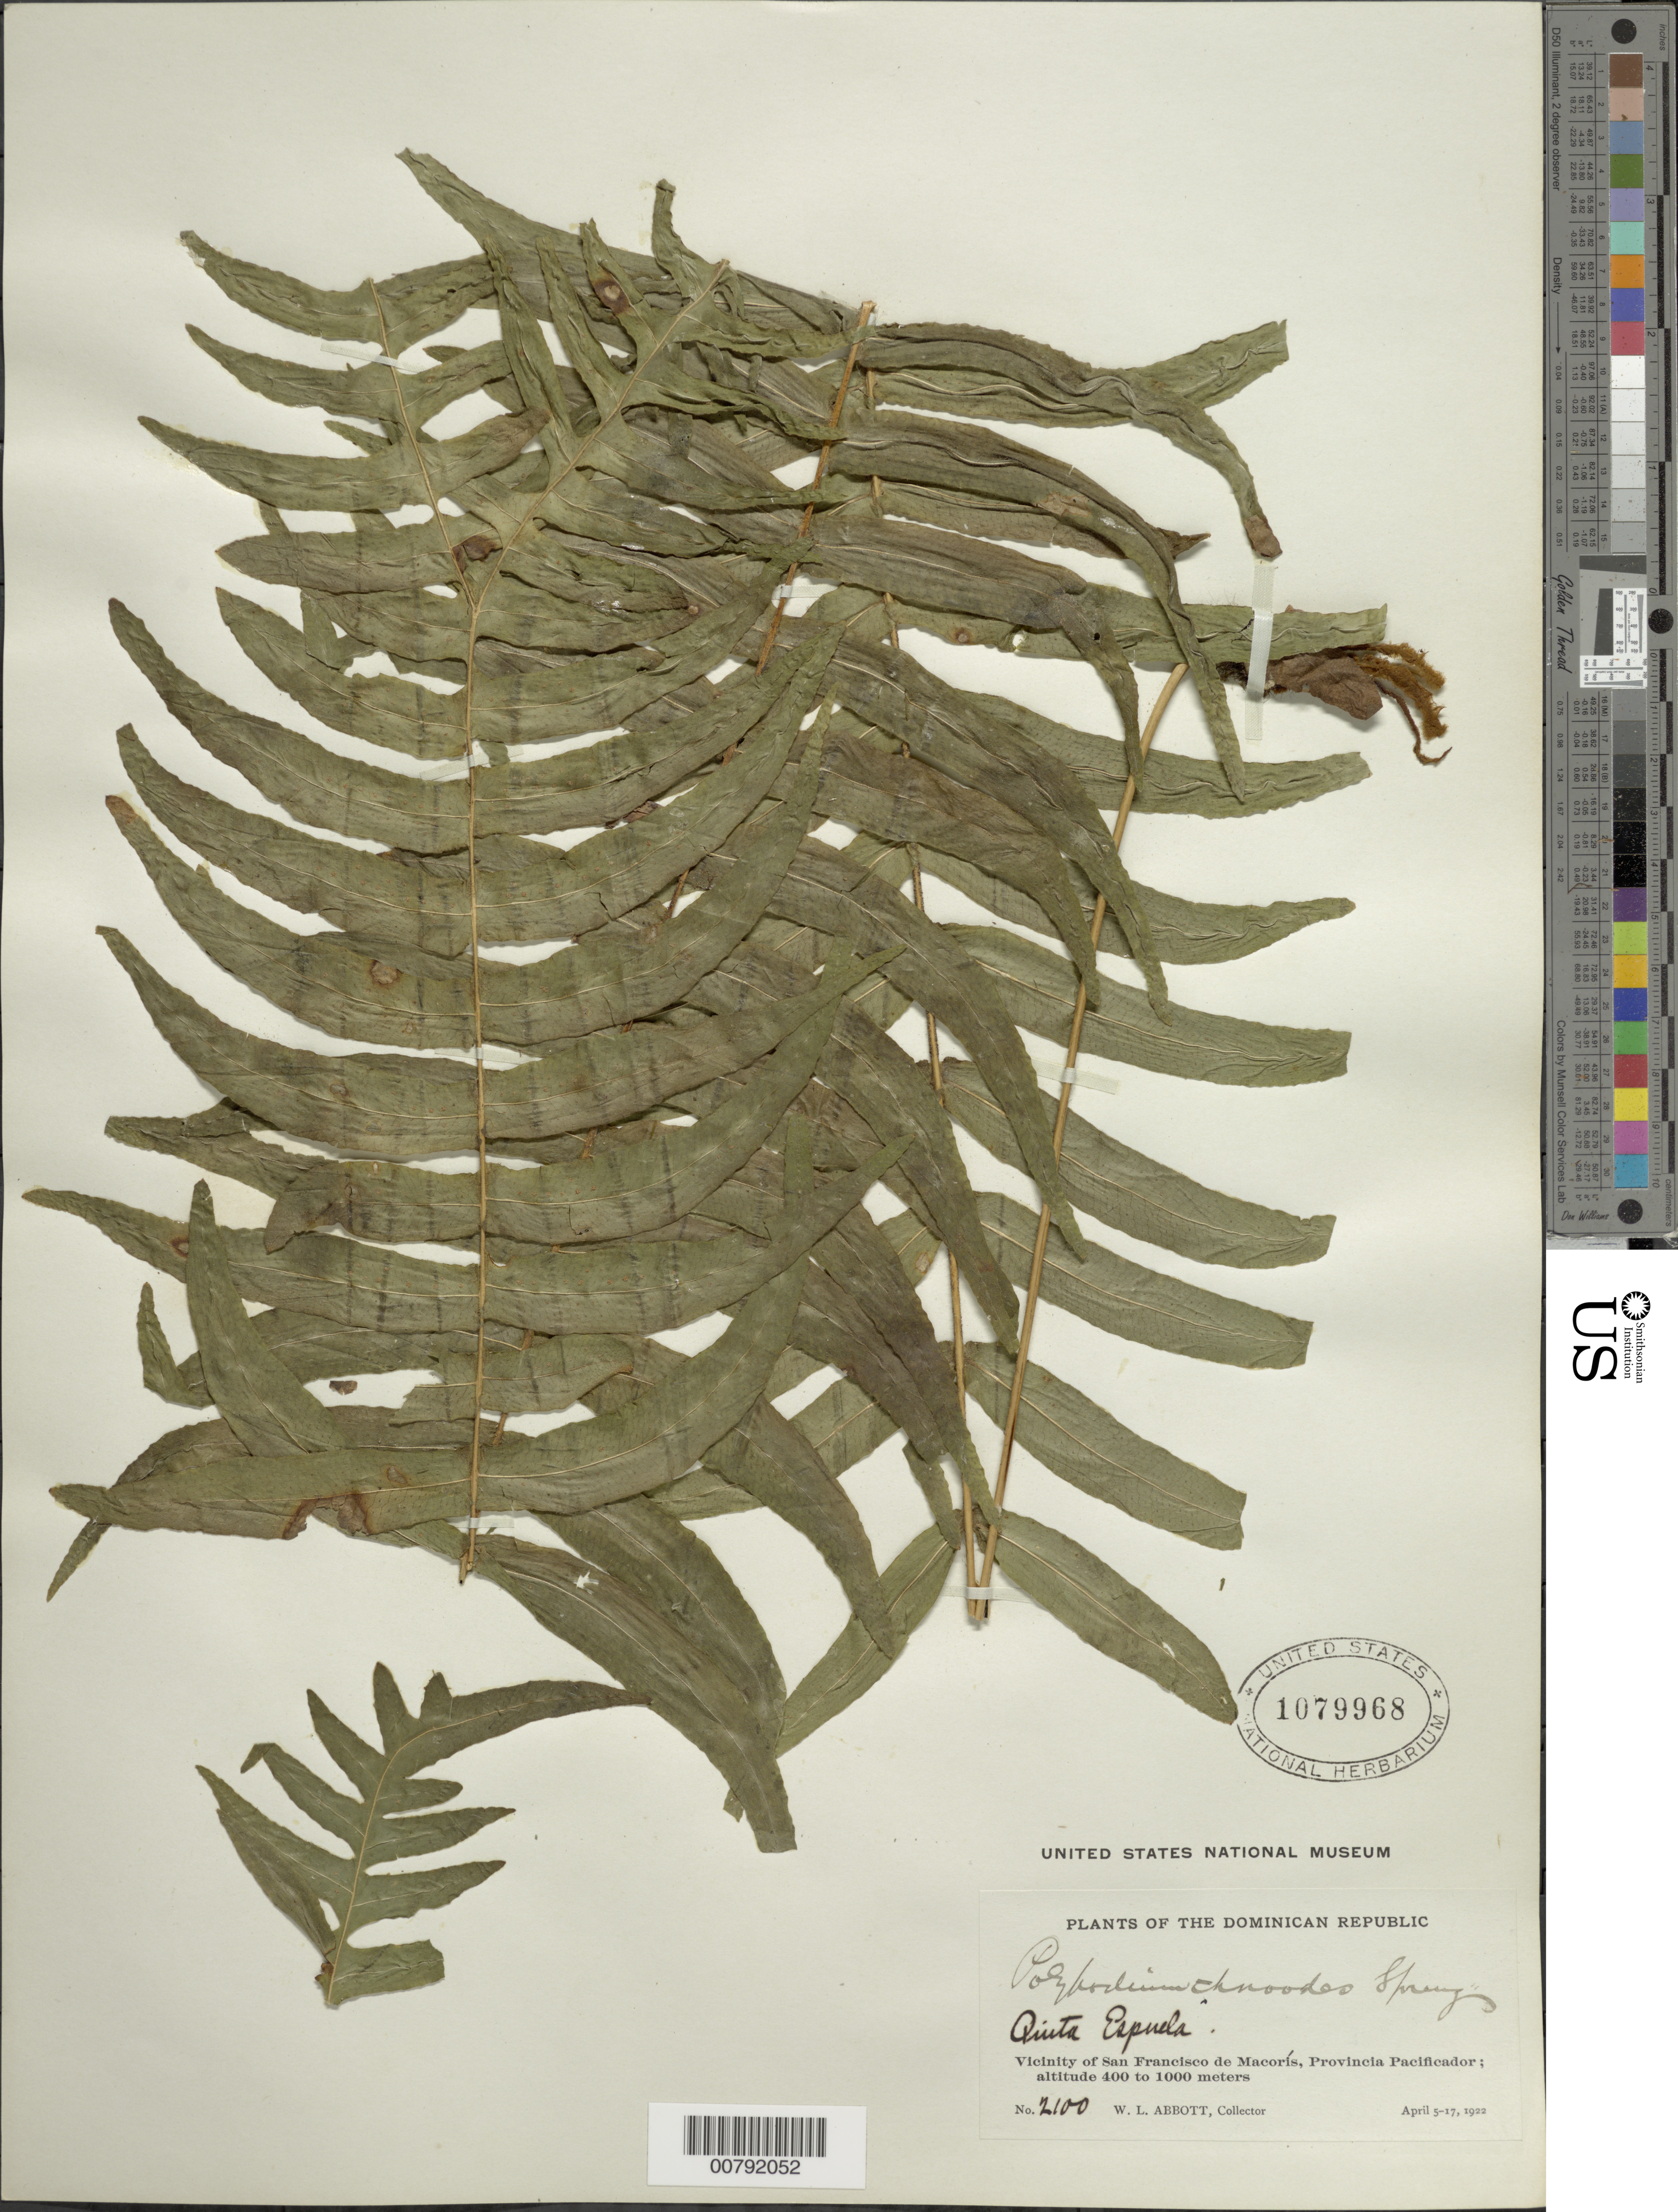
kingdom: Plantae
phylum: Tracheophyta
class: Polypodiopsida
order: Polypodiales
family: Polypodiaceae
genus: Serpocaulon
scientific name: Serpocaulon dissimile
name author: (L.) A.R. Sm.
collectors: W. L. Abbott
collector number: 2100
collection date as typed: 05 Apr 1922 to 17 Apr 1922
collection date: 1922-04-05/1922-04-17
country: Dominican Republic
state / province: Duarte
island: Hispaniola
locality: San Francisco de Macorís, Quita Espuela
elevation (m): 400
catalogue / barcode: US 1079968